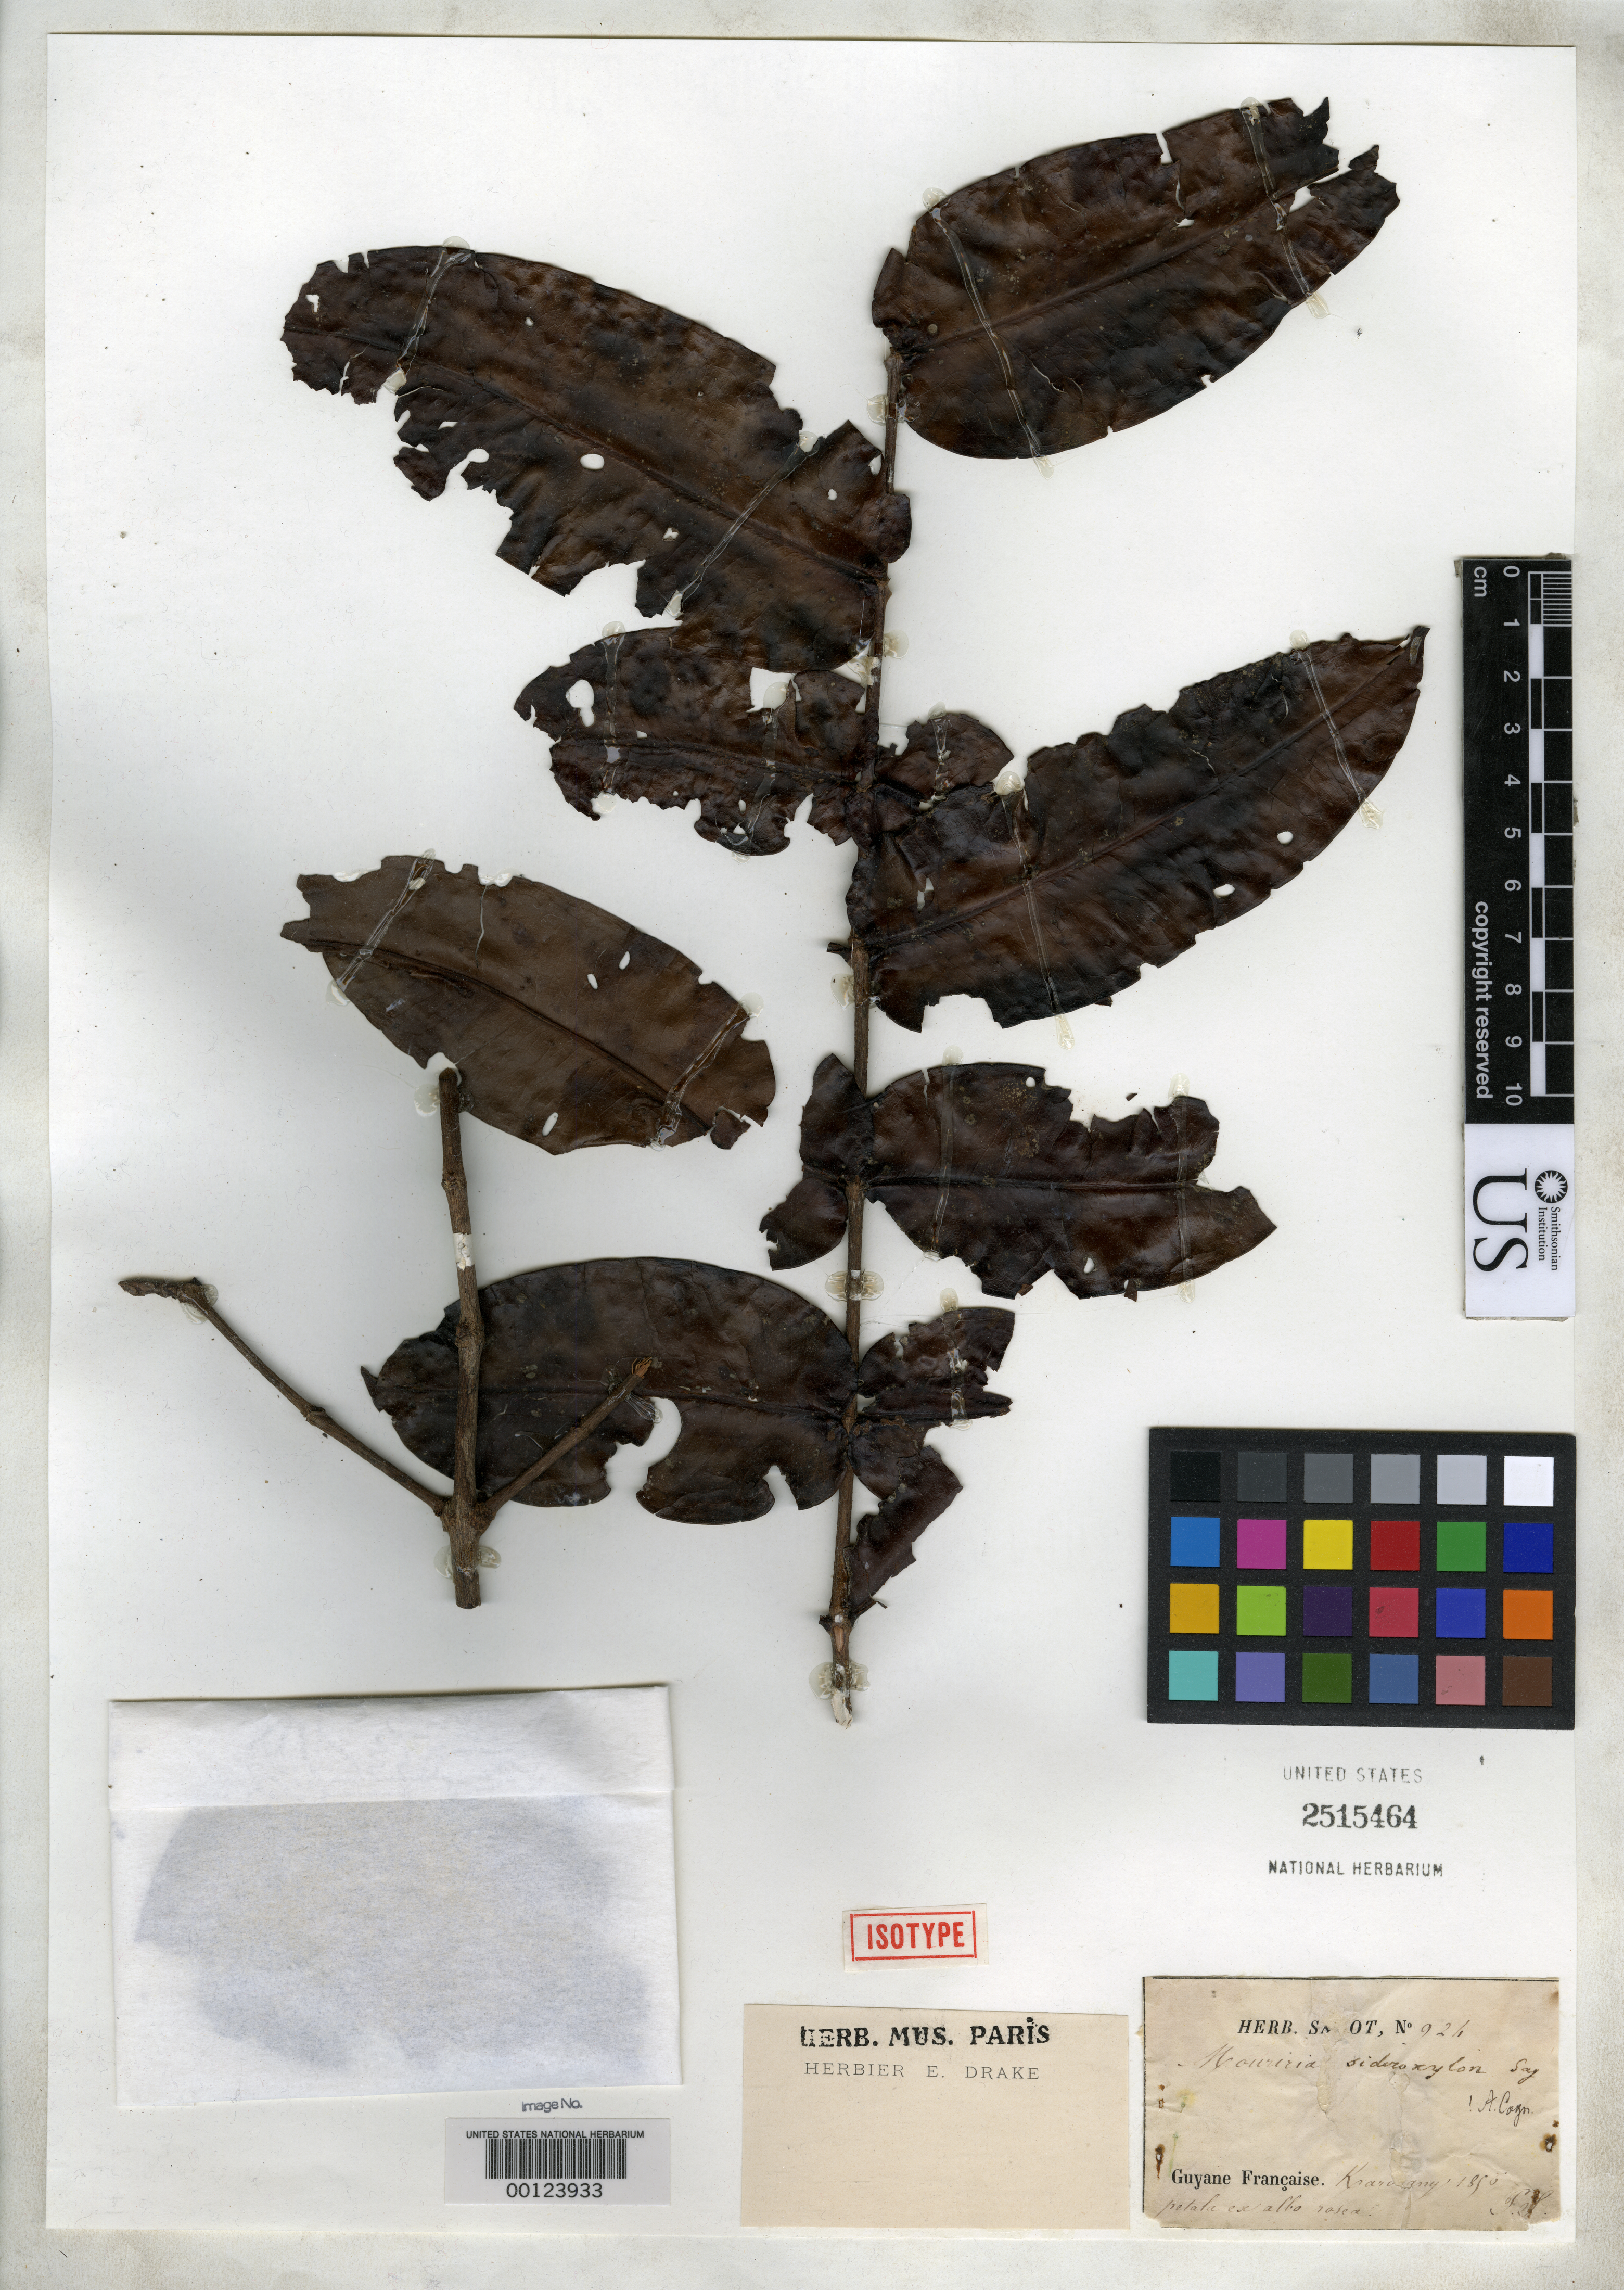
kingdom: Plantae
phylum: Tracheophyta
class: Magnoliopsida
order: Myrtales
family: Melastomataceae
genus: Mouriri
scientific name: Mouriri sideroxylon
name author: Sagot in Triana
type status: Isotype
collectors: P. A. Sagot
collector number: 924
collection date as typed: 1856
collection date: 1856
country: French Guiana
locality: Karouany.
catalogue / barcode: US 2515464